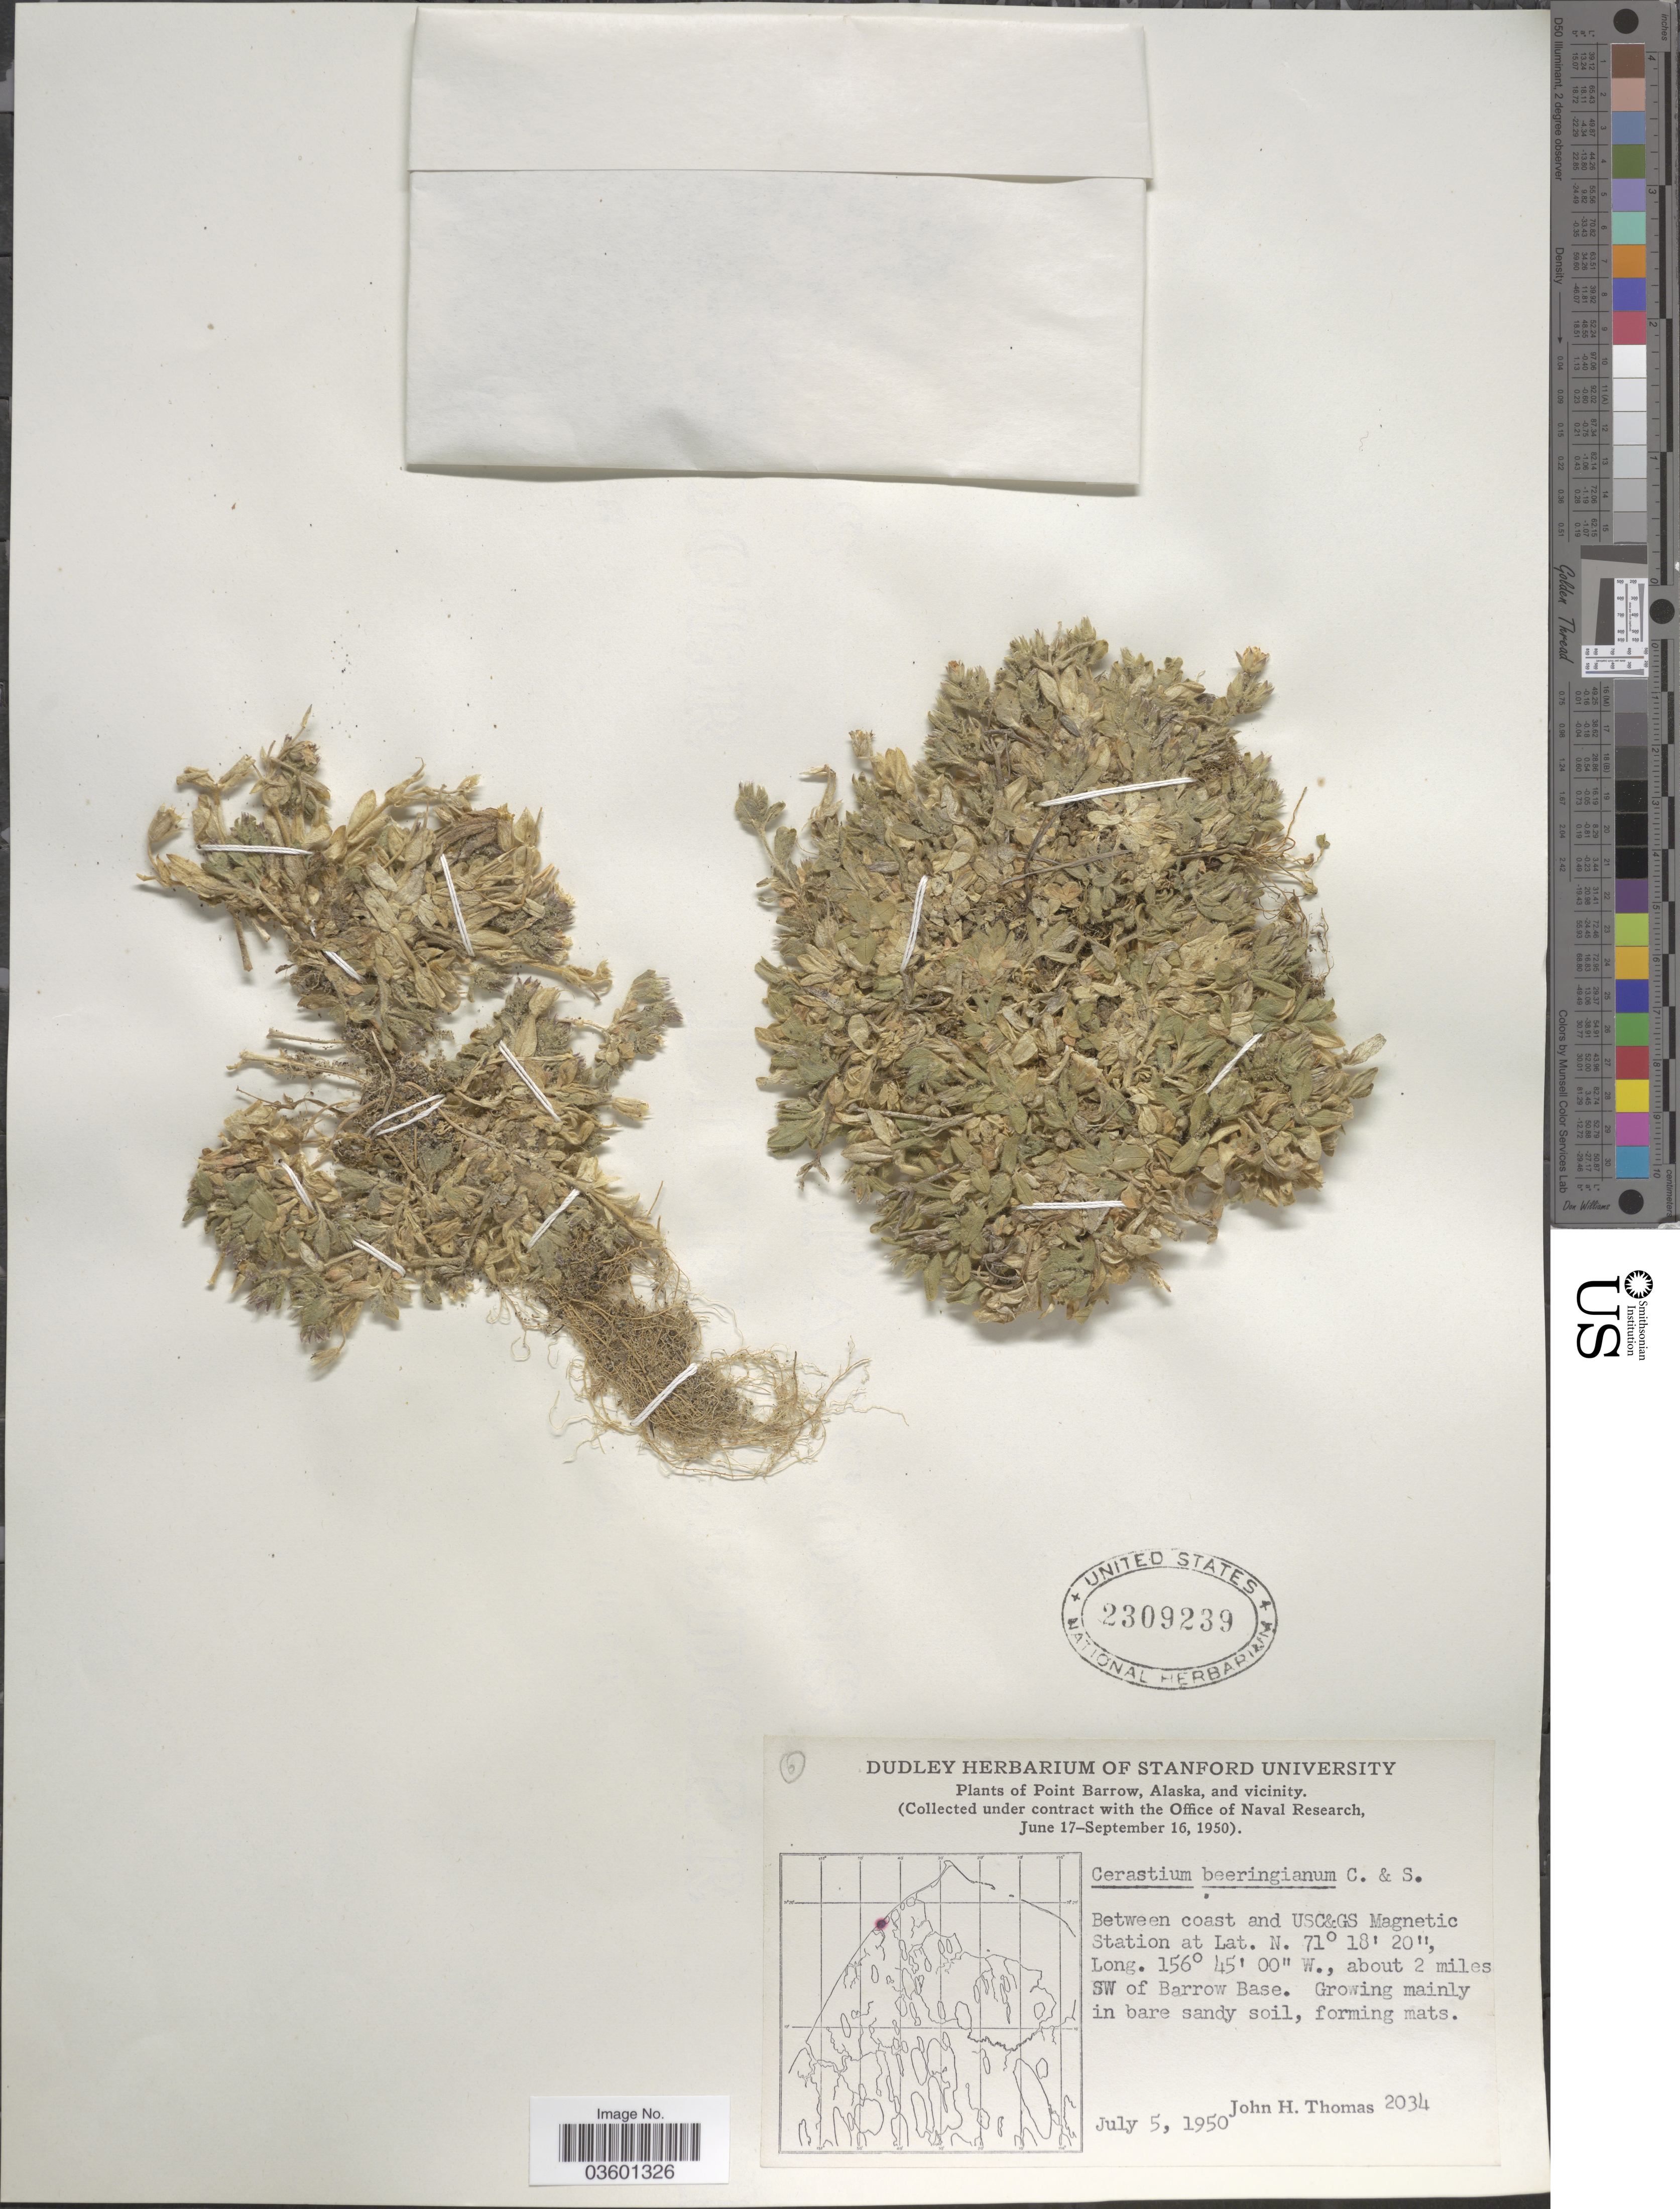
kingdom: Plantae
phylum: Tracheophyta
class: Magnoliopsida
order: Caryophyllales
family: Caryophyllaceae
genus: Cerastium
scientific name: Cerastium beeringianum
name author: Cham. & Schltdl.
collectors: J. H. Thomas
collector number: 2034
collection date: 1950-07-05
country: United States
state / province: Alaska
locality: Point Barrow, Alaska, and vicinity. Between coast and USC&GS Magnetic Station, about 2 miles SW of Barrow Base.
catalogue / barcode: US 2309239